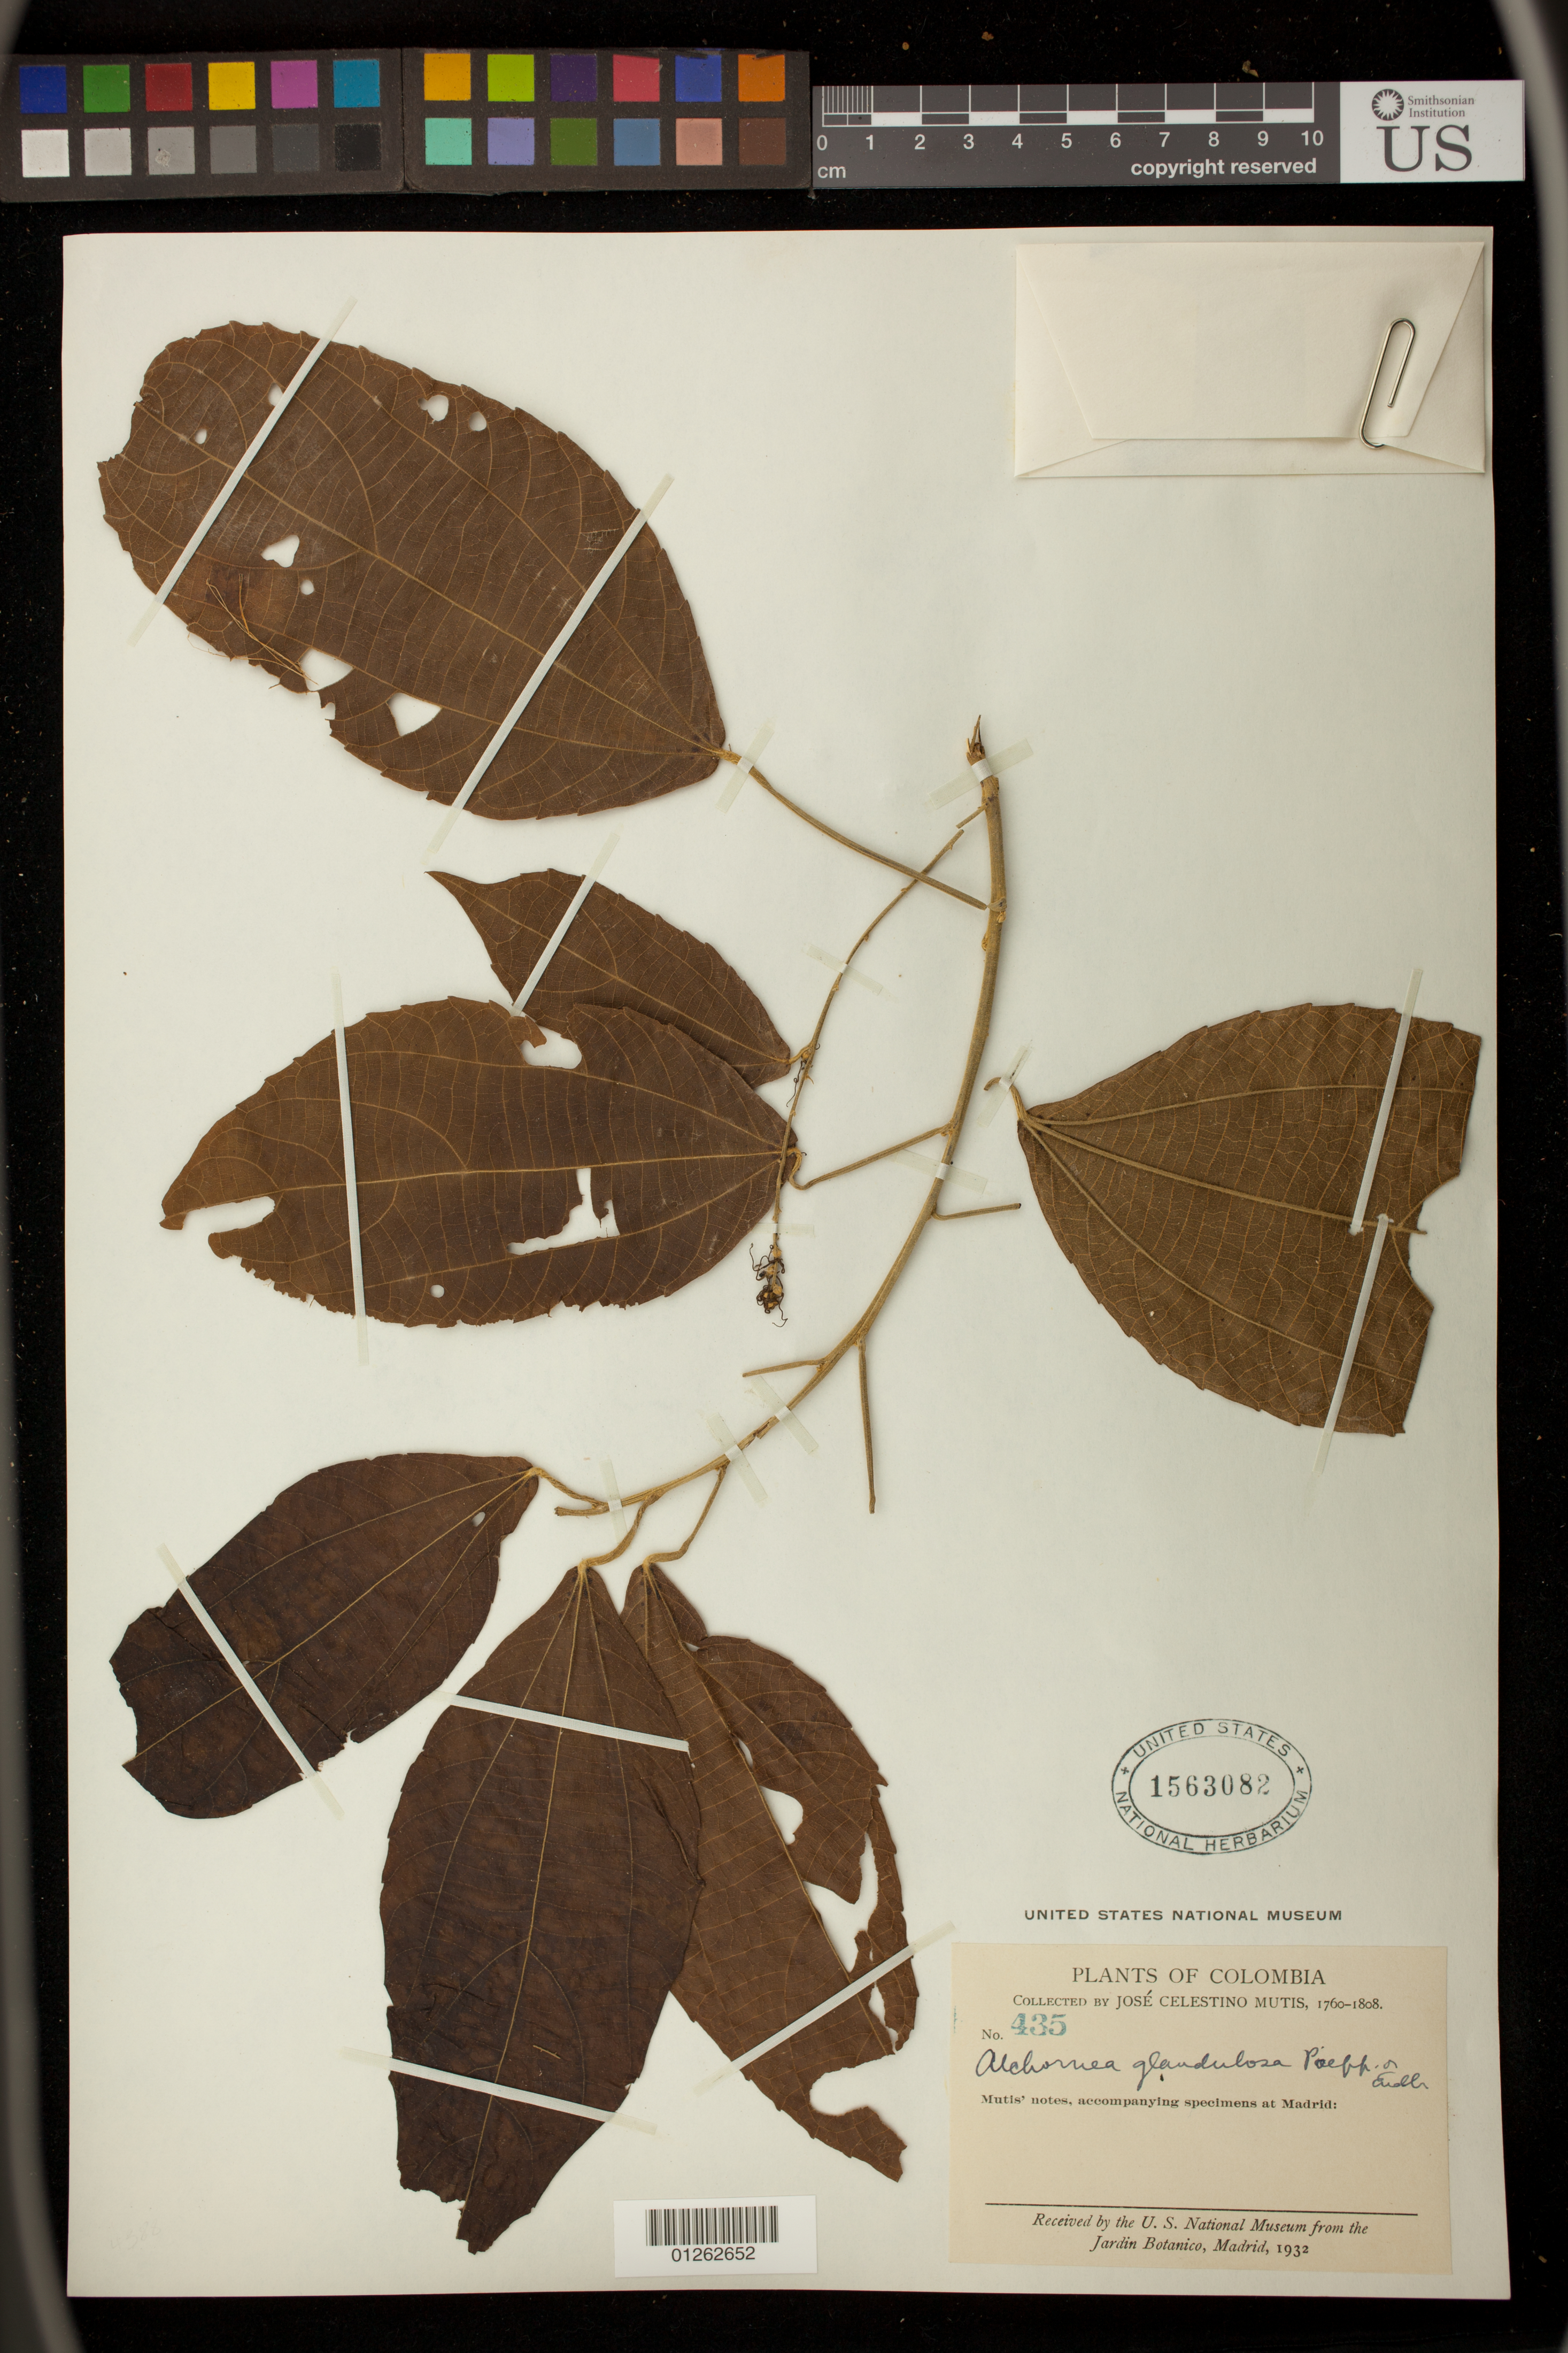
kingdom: Plantae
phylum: Tracheophyta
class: Magnoliopsida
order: Malpighiales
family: Euphorbiaceae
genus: Alchornea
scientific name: Alchornea glandulosa subsp. glandulosa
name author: Poepp.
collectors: J. C. B. Mutis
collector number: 435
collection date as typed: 1760-1808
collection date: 1760/1808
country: Colombia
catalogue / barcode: US 1563082